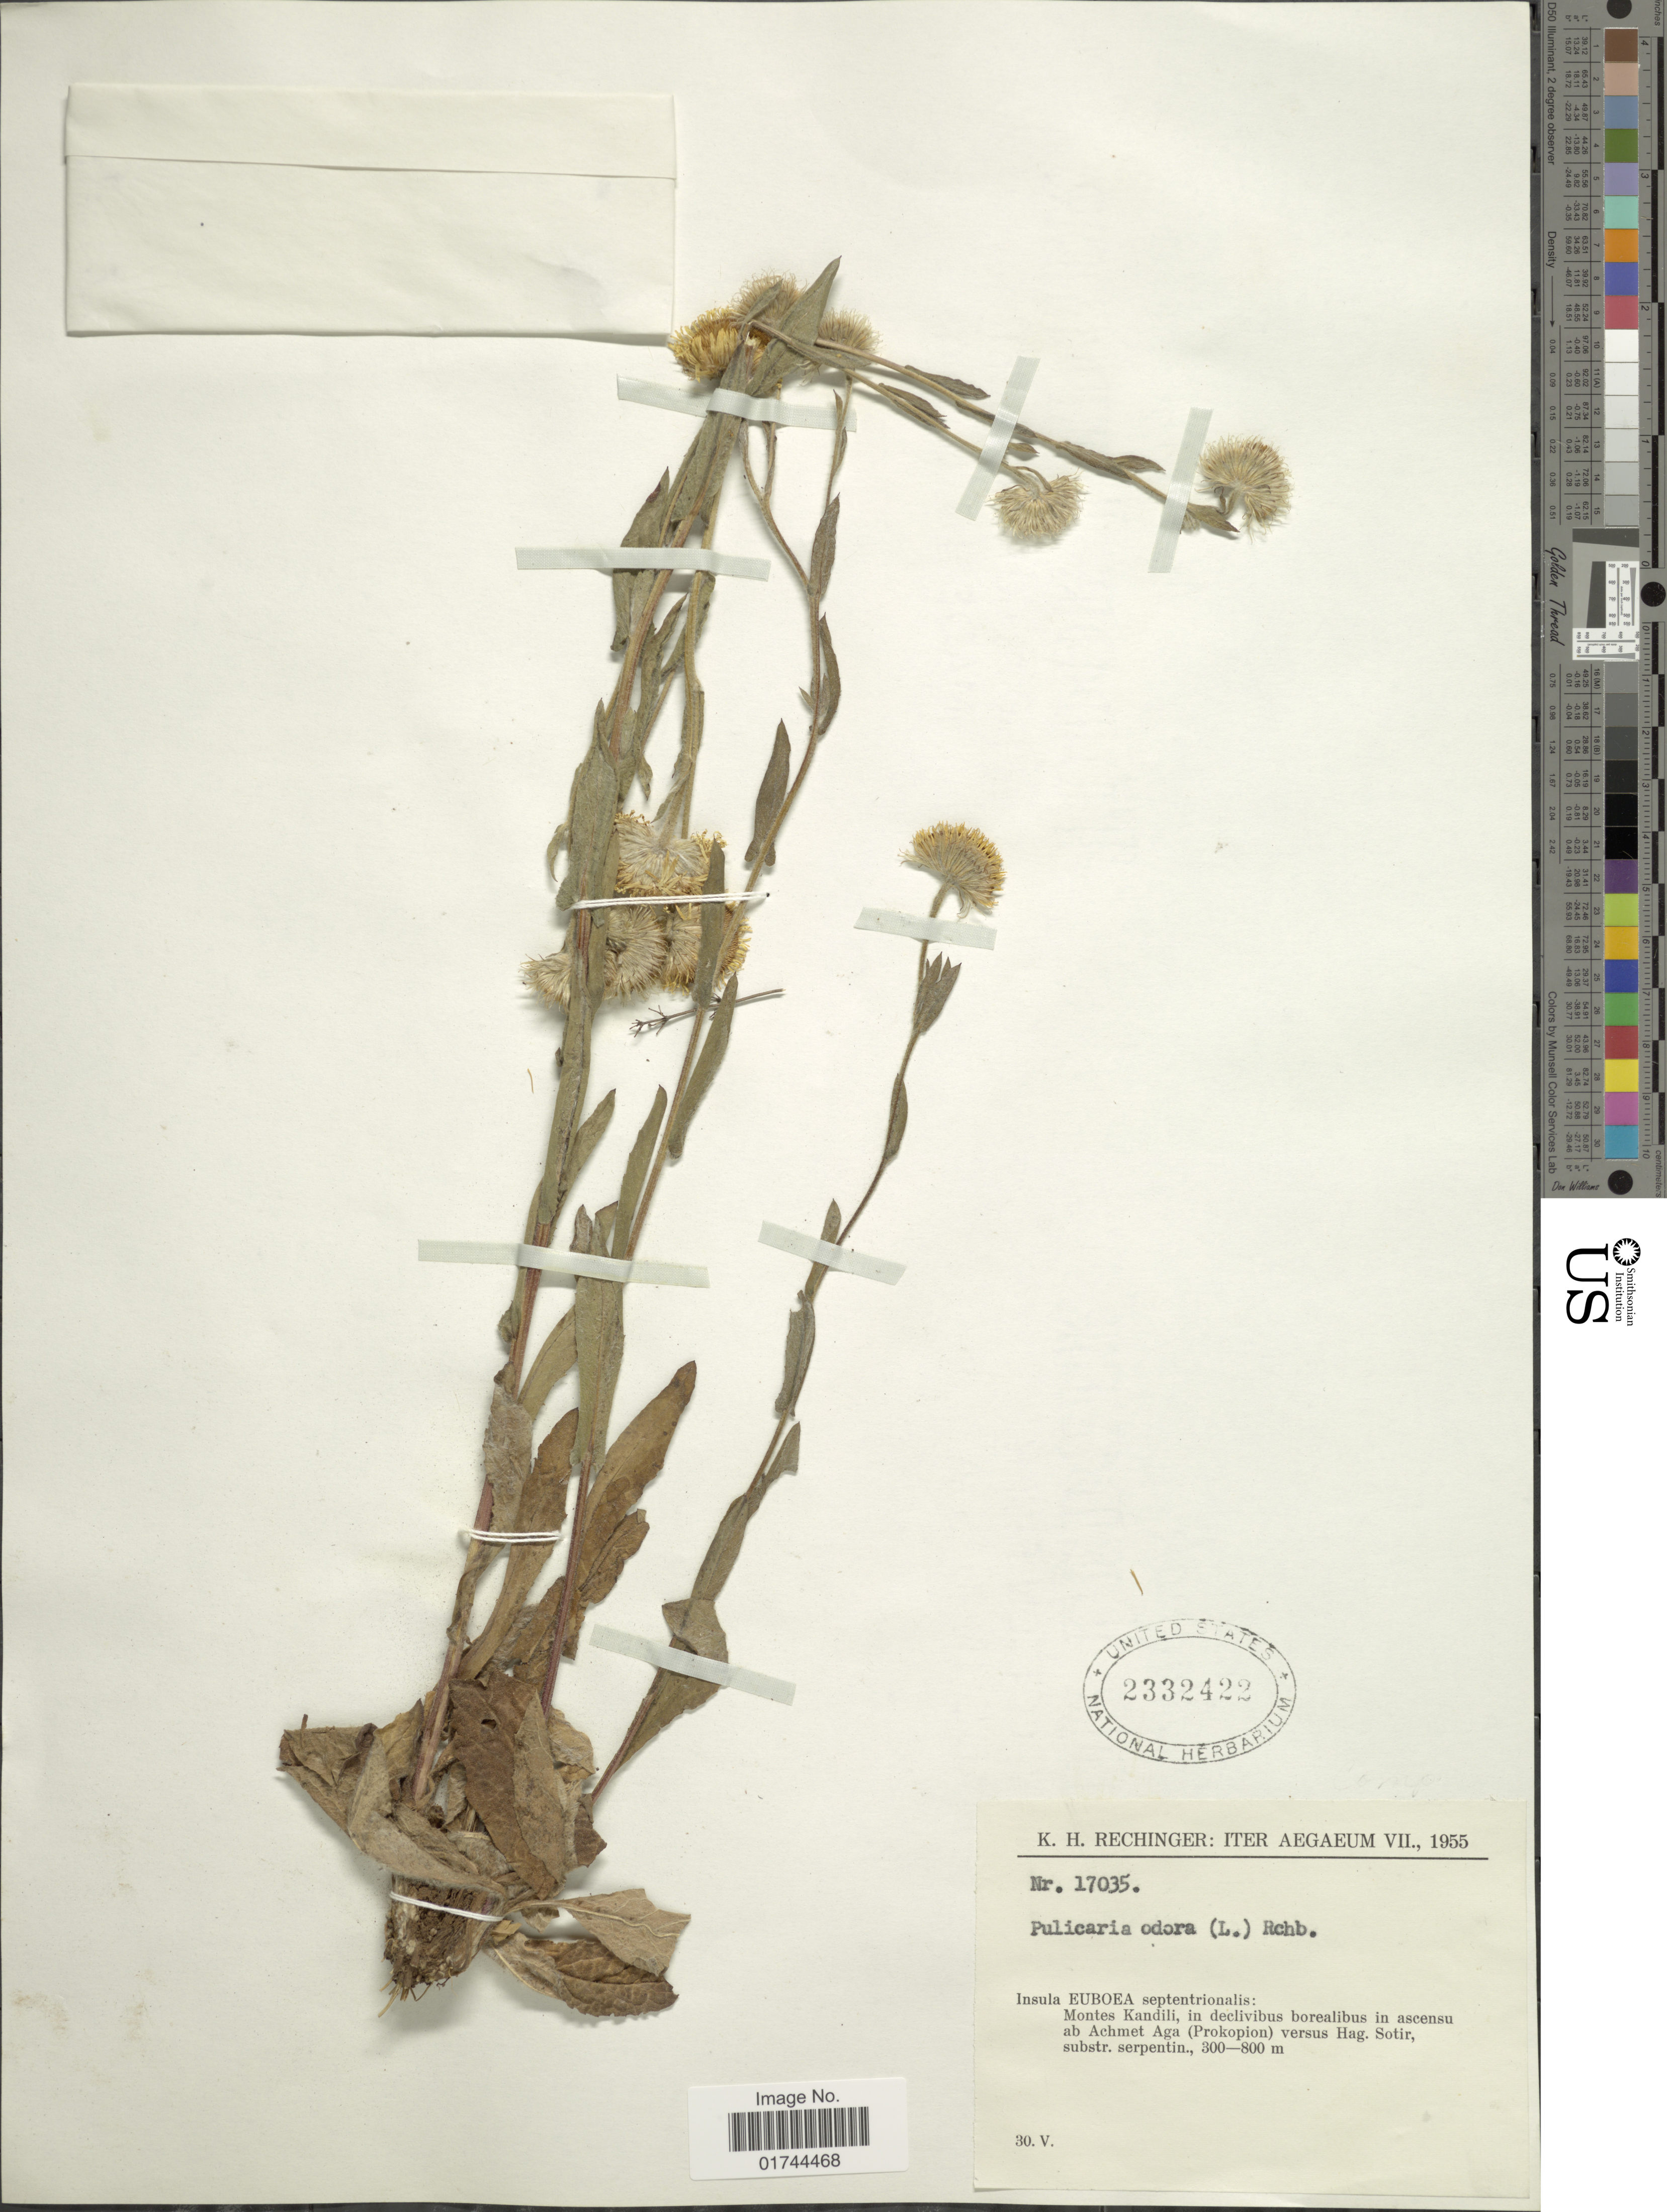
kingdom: Plantae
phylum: Tracheophyta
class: Magnoliopsida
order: Asterales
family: Asteraceae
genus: Pulicaria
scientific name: Pulicaria odora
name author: (L.) Rchb.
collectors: K. H. Rechinger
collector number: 17035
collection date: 1955-05-30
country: Greece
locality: Insula Euboea Septentriolis: Montes Kandili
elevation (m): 300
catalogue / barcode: US 2332422